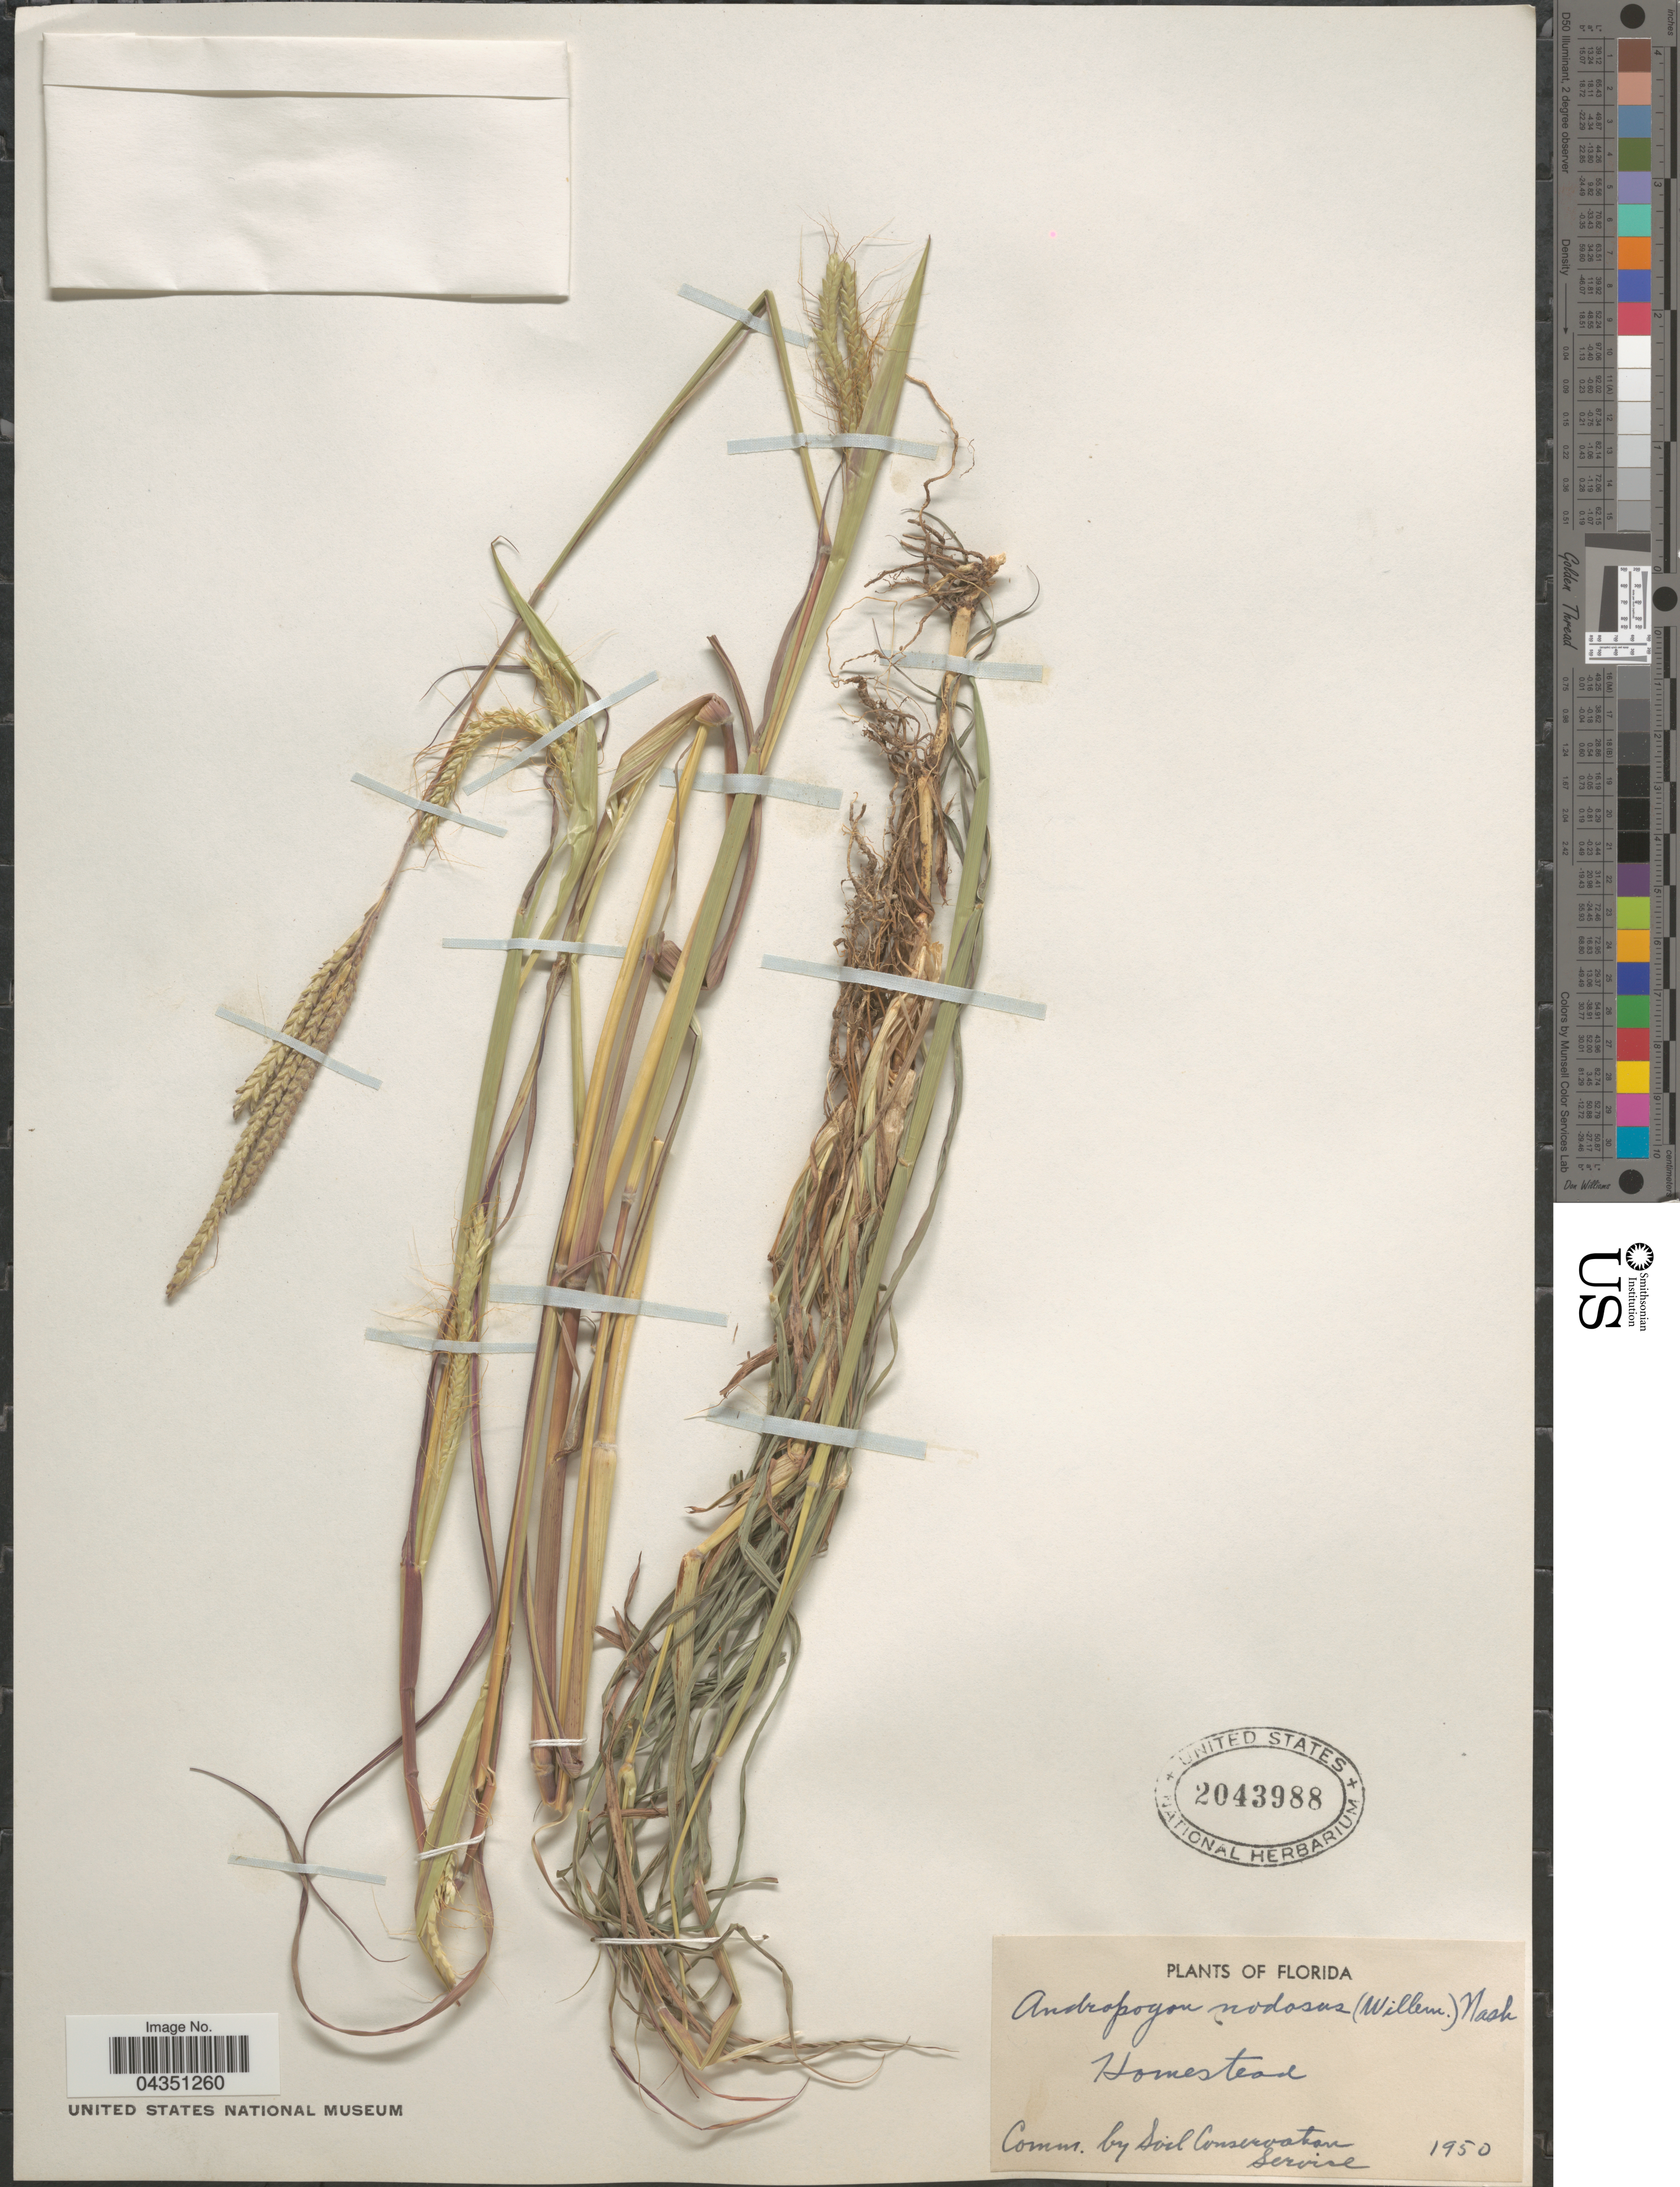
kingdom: Plantae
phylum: Tracheophyta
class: Liliopsida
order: Poales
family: Poaceae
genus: Dichanthium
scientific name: Dichanthium aristatum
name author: (Poir.) C.E. Hubb.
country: United States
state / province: Florida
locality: Homestead.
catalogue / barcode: US 2043988